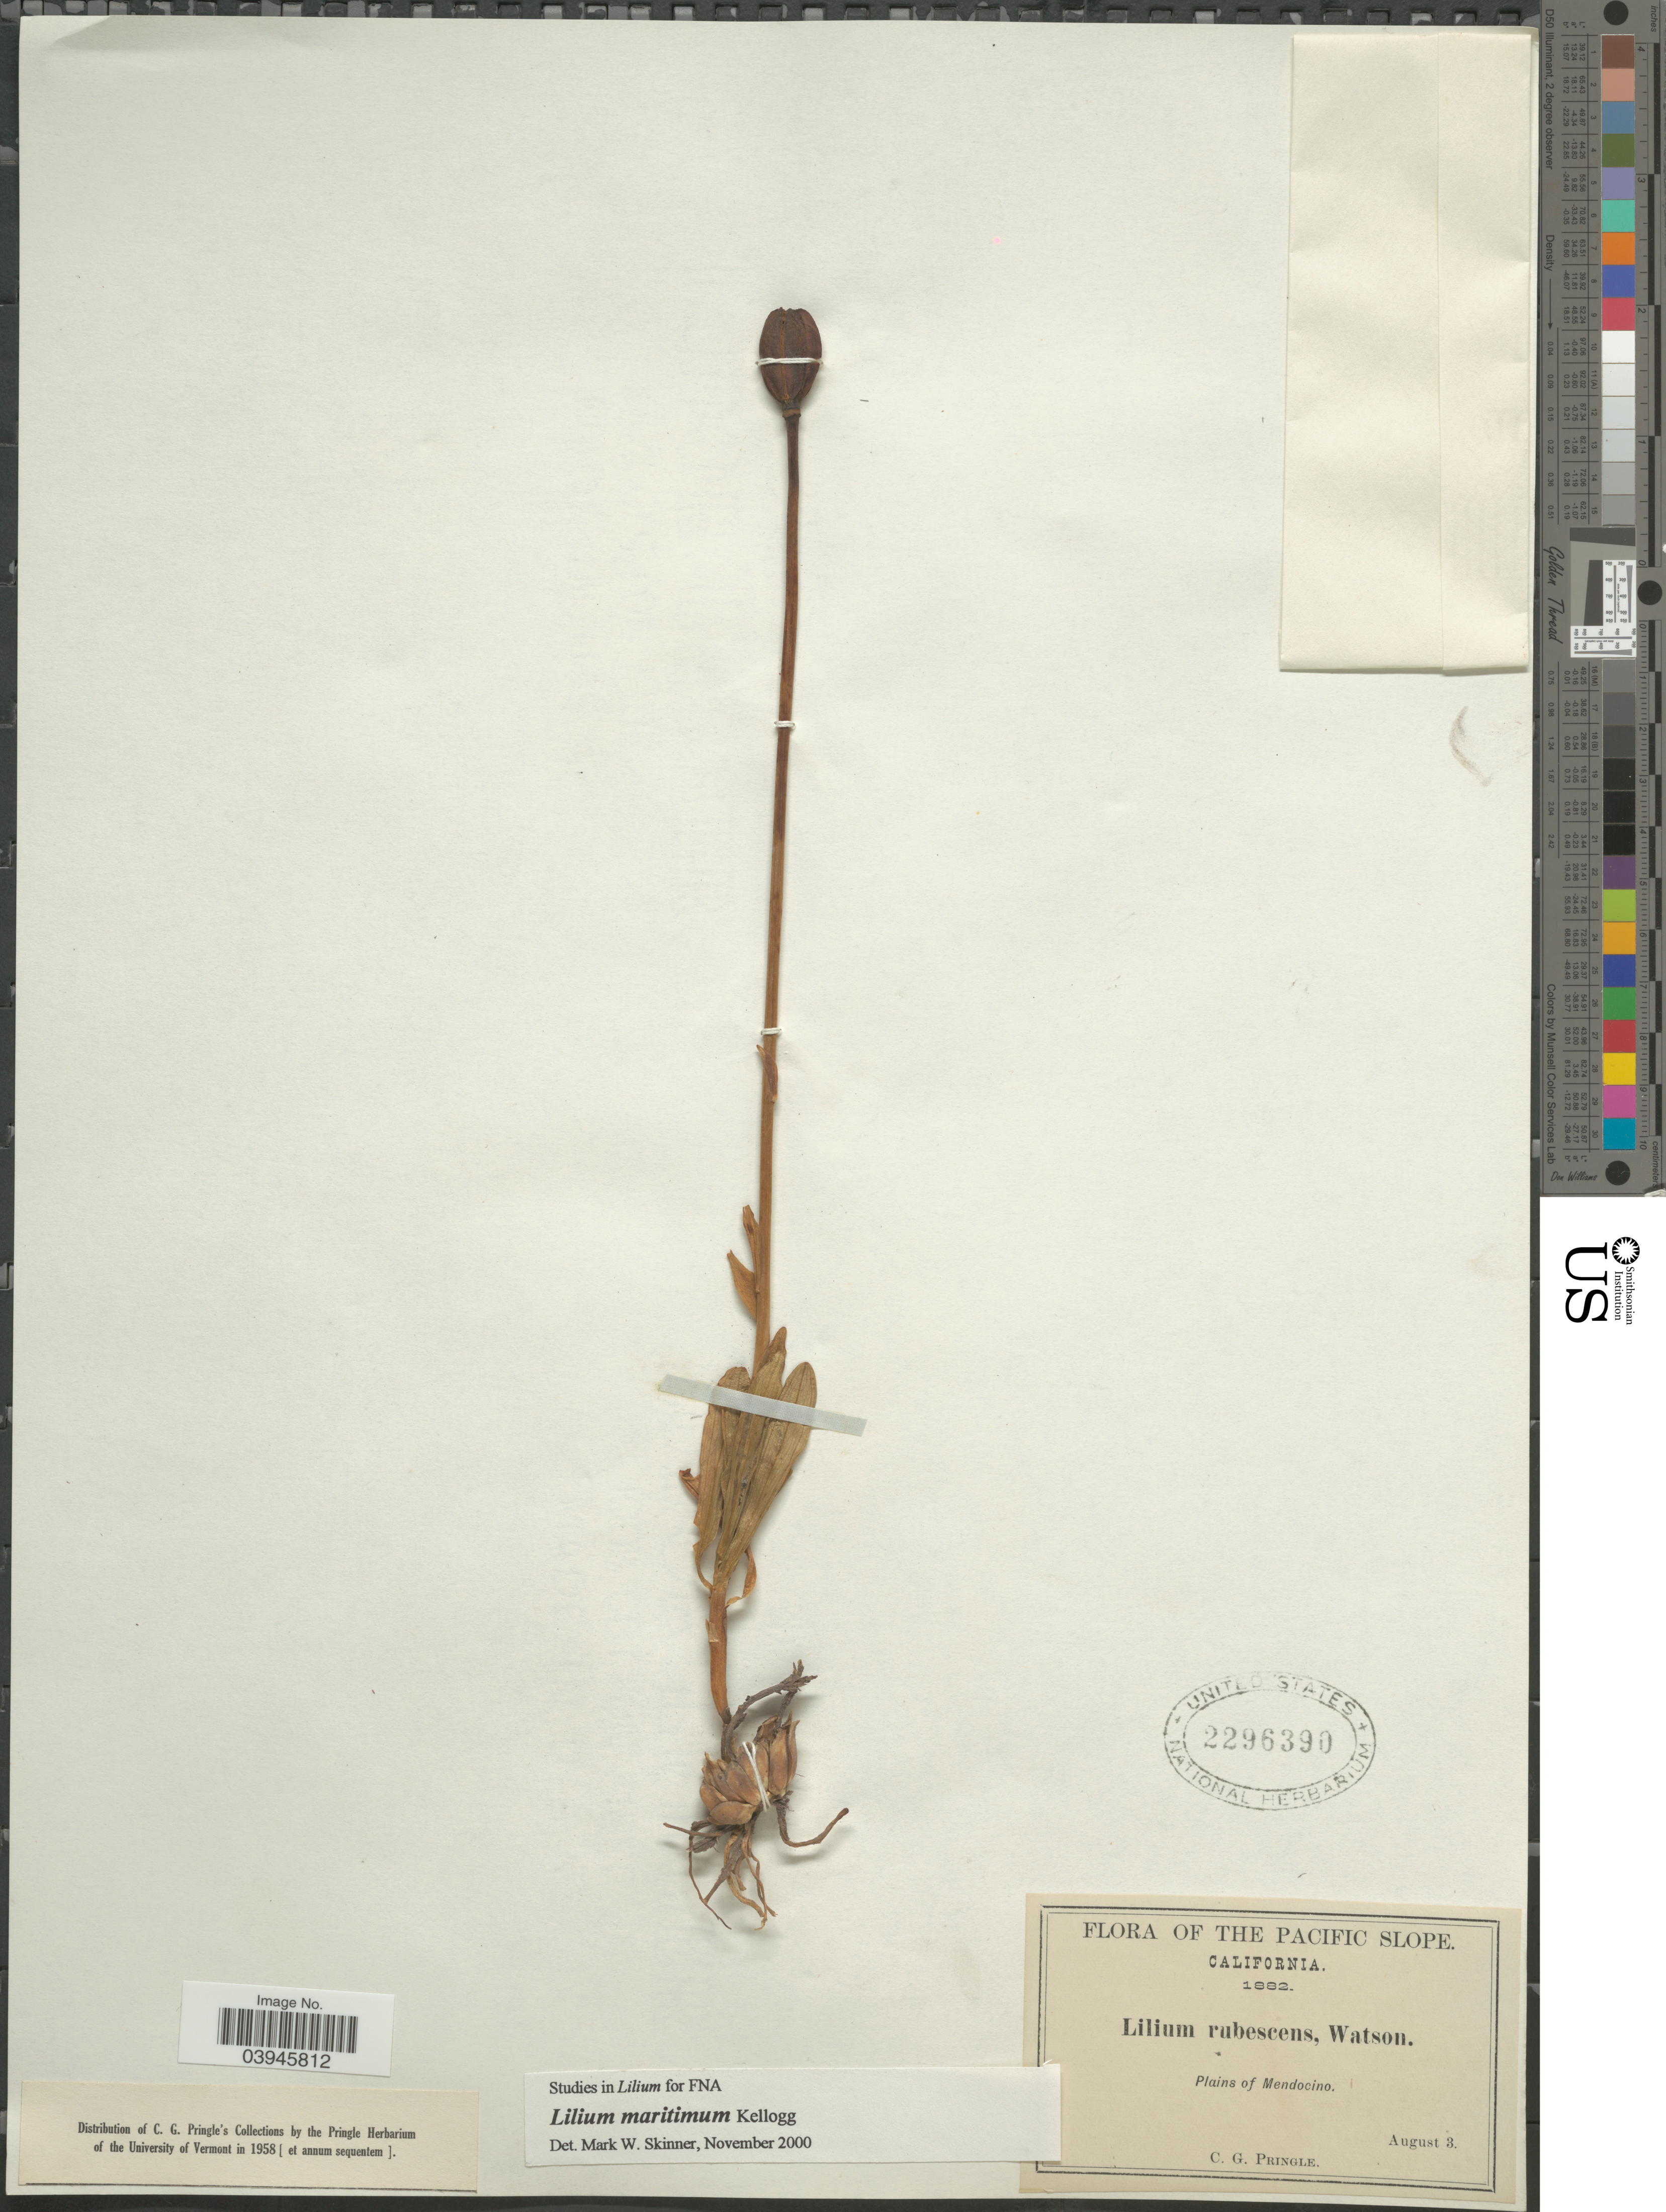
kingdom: Plantae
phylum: Tracheophyta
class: Liliopsida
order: Liliales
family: Liliaceae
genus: Lilium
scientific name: Lilium maritimum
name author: Kellogg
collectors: C. G. Pringle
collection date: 1882-08-03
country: United States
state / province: California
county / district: Mendocino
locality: The Pacific Slope. Plains of Mendocino.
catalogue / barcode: US 2296390